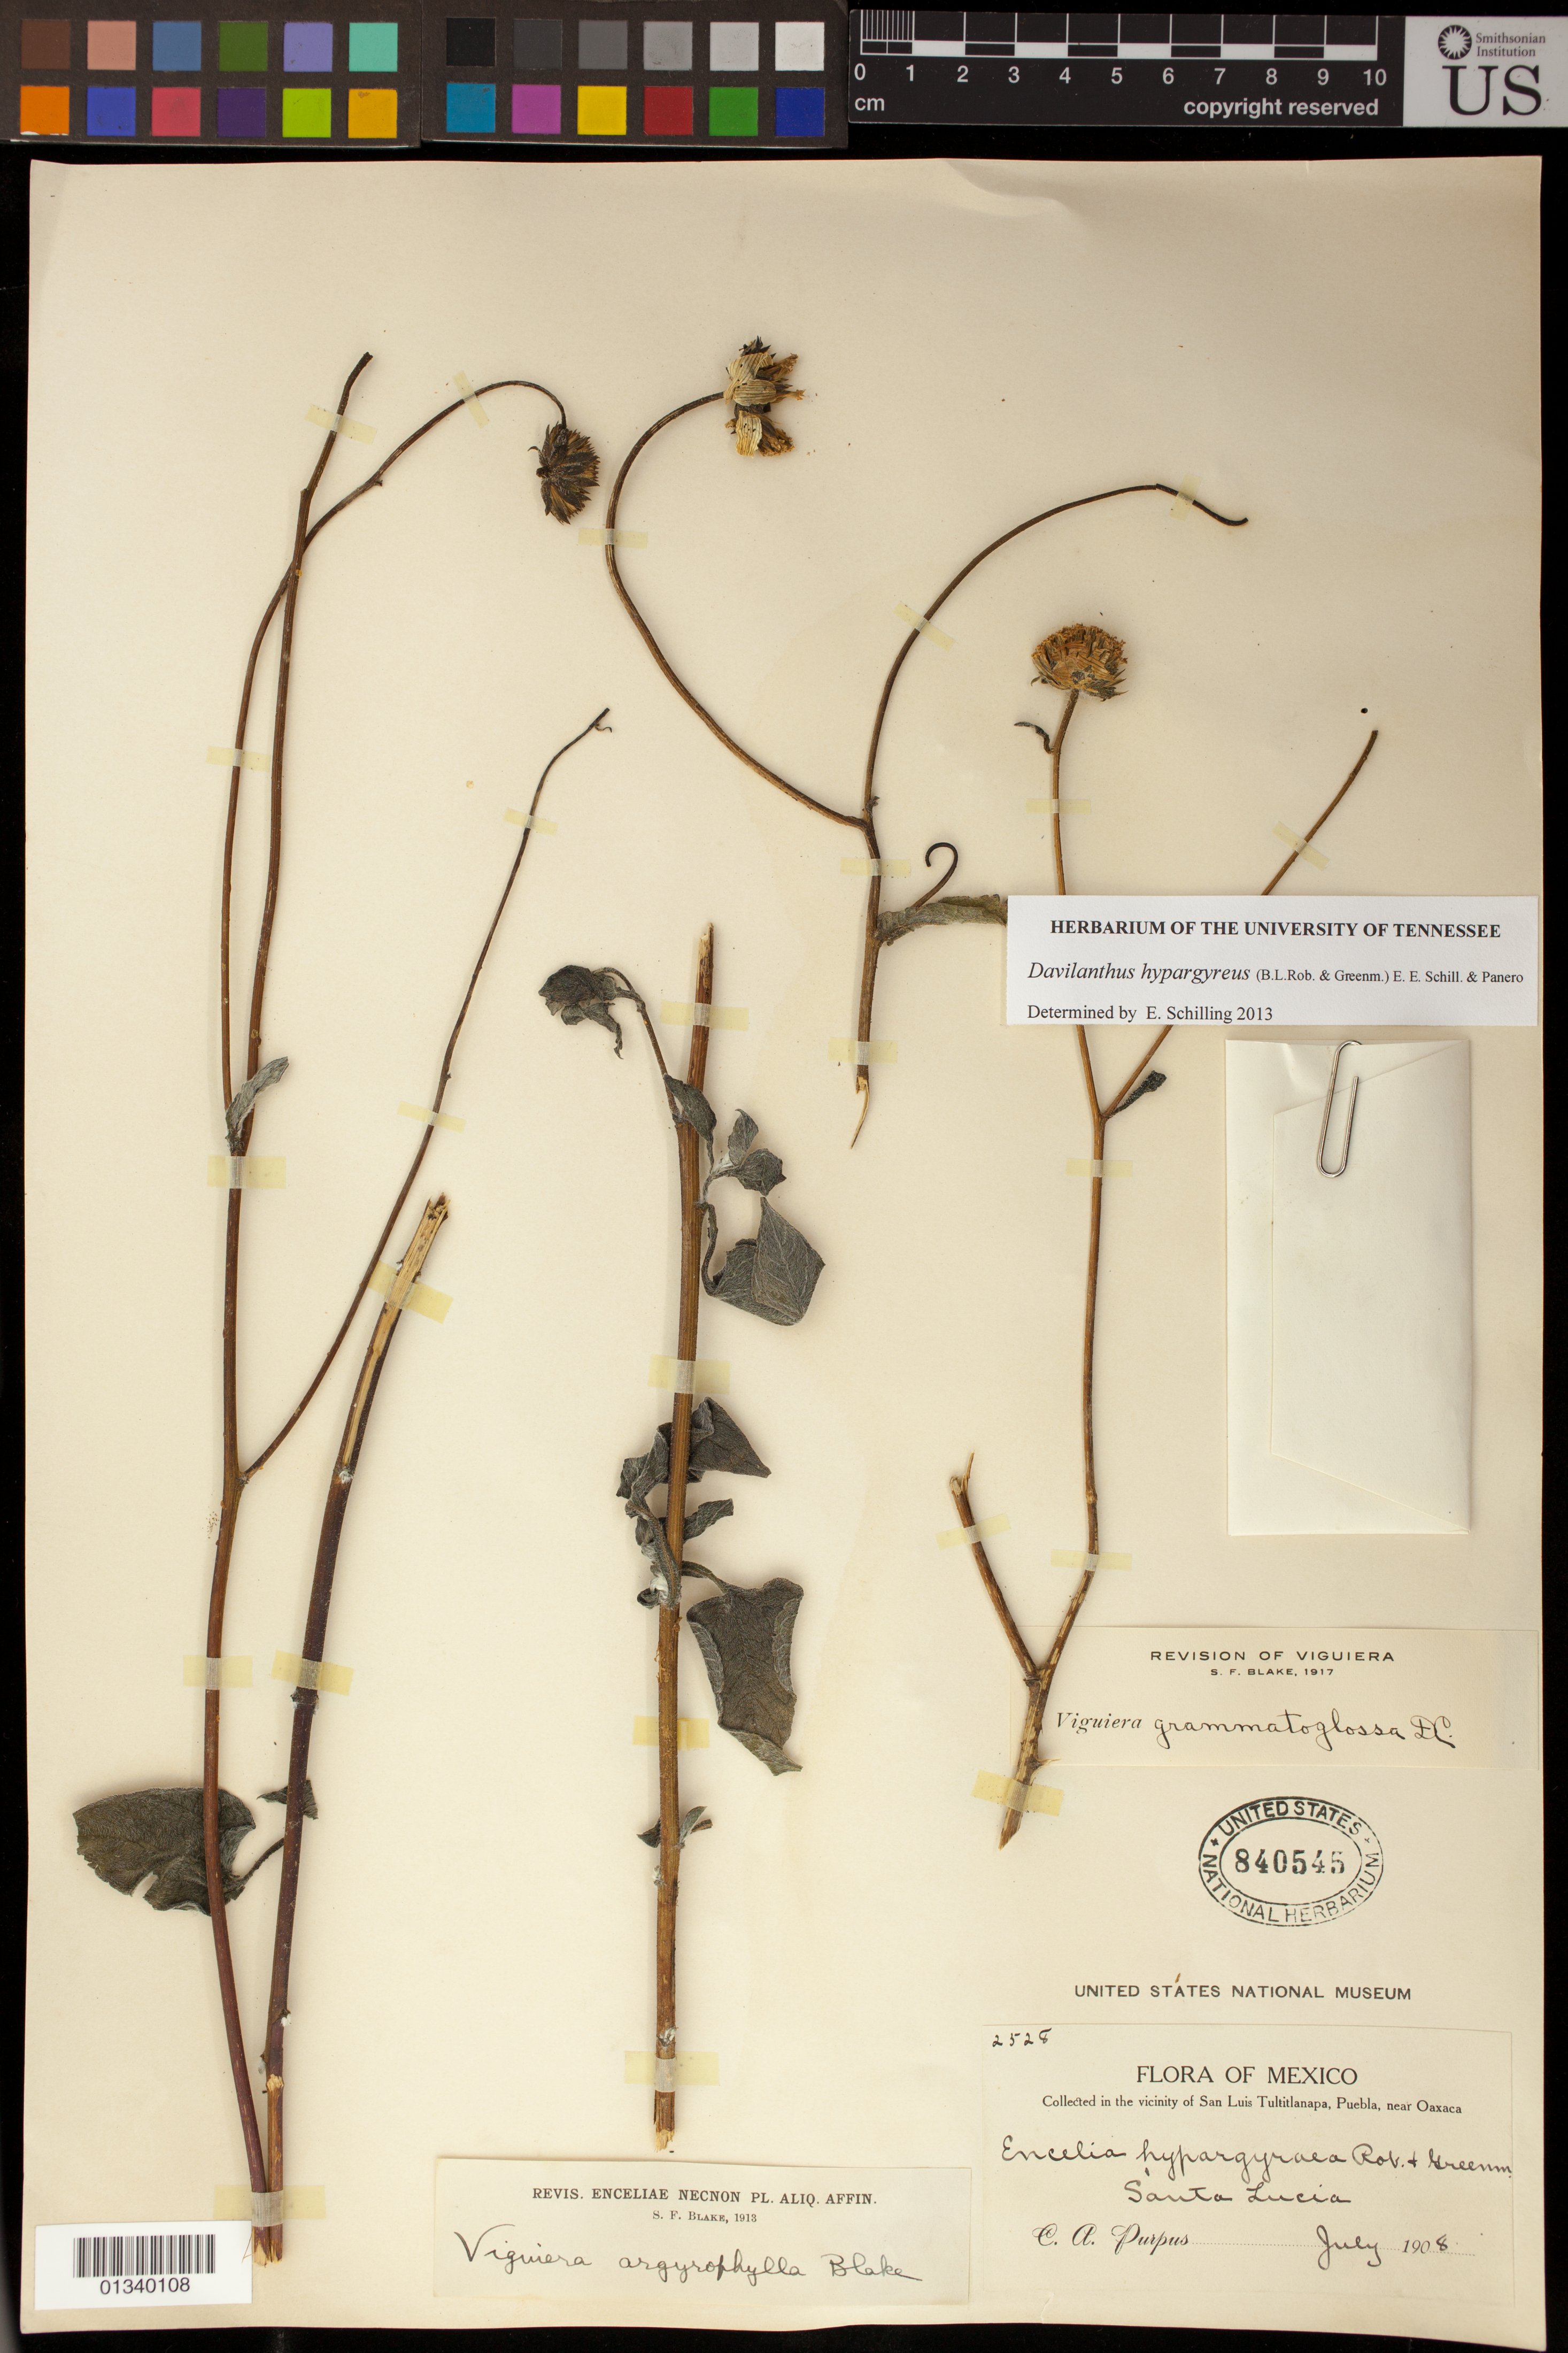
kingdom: Plantae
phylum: Tracheophyta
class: Magnoliopsida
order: Asterales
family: Asteraceae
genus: Davilanthus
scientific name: Davilanthus hypargyreus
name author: (B.L. Rob. & Greenm.) E.E. Schill. & Panero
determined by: Schilling, E. E.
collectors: C. A. Purpus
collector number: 2528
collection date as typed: Jul 1908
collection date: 1908-07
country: Mexico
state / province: Puebla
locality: Vicinity of San Luis Tultitlanapa, near Oaxaca.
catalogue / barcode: US 840545